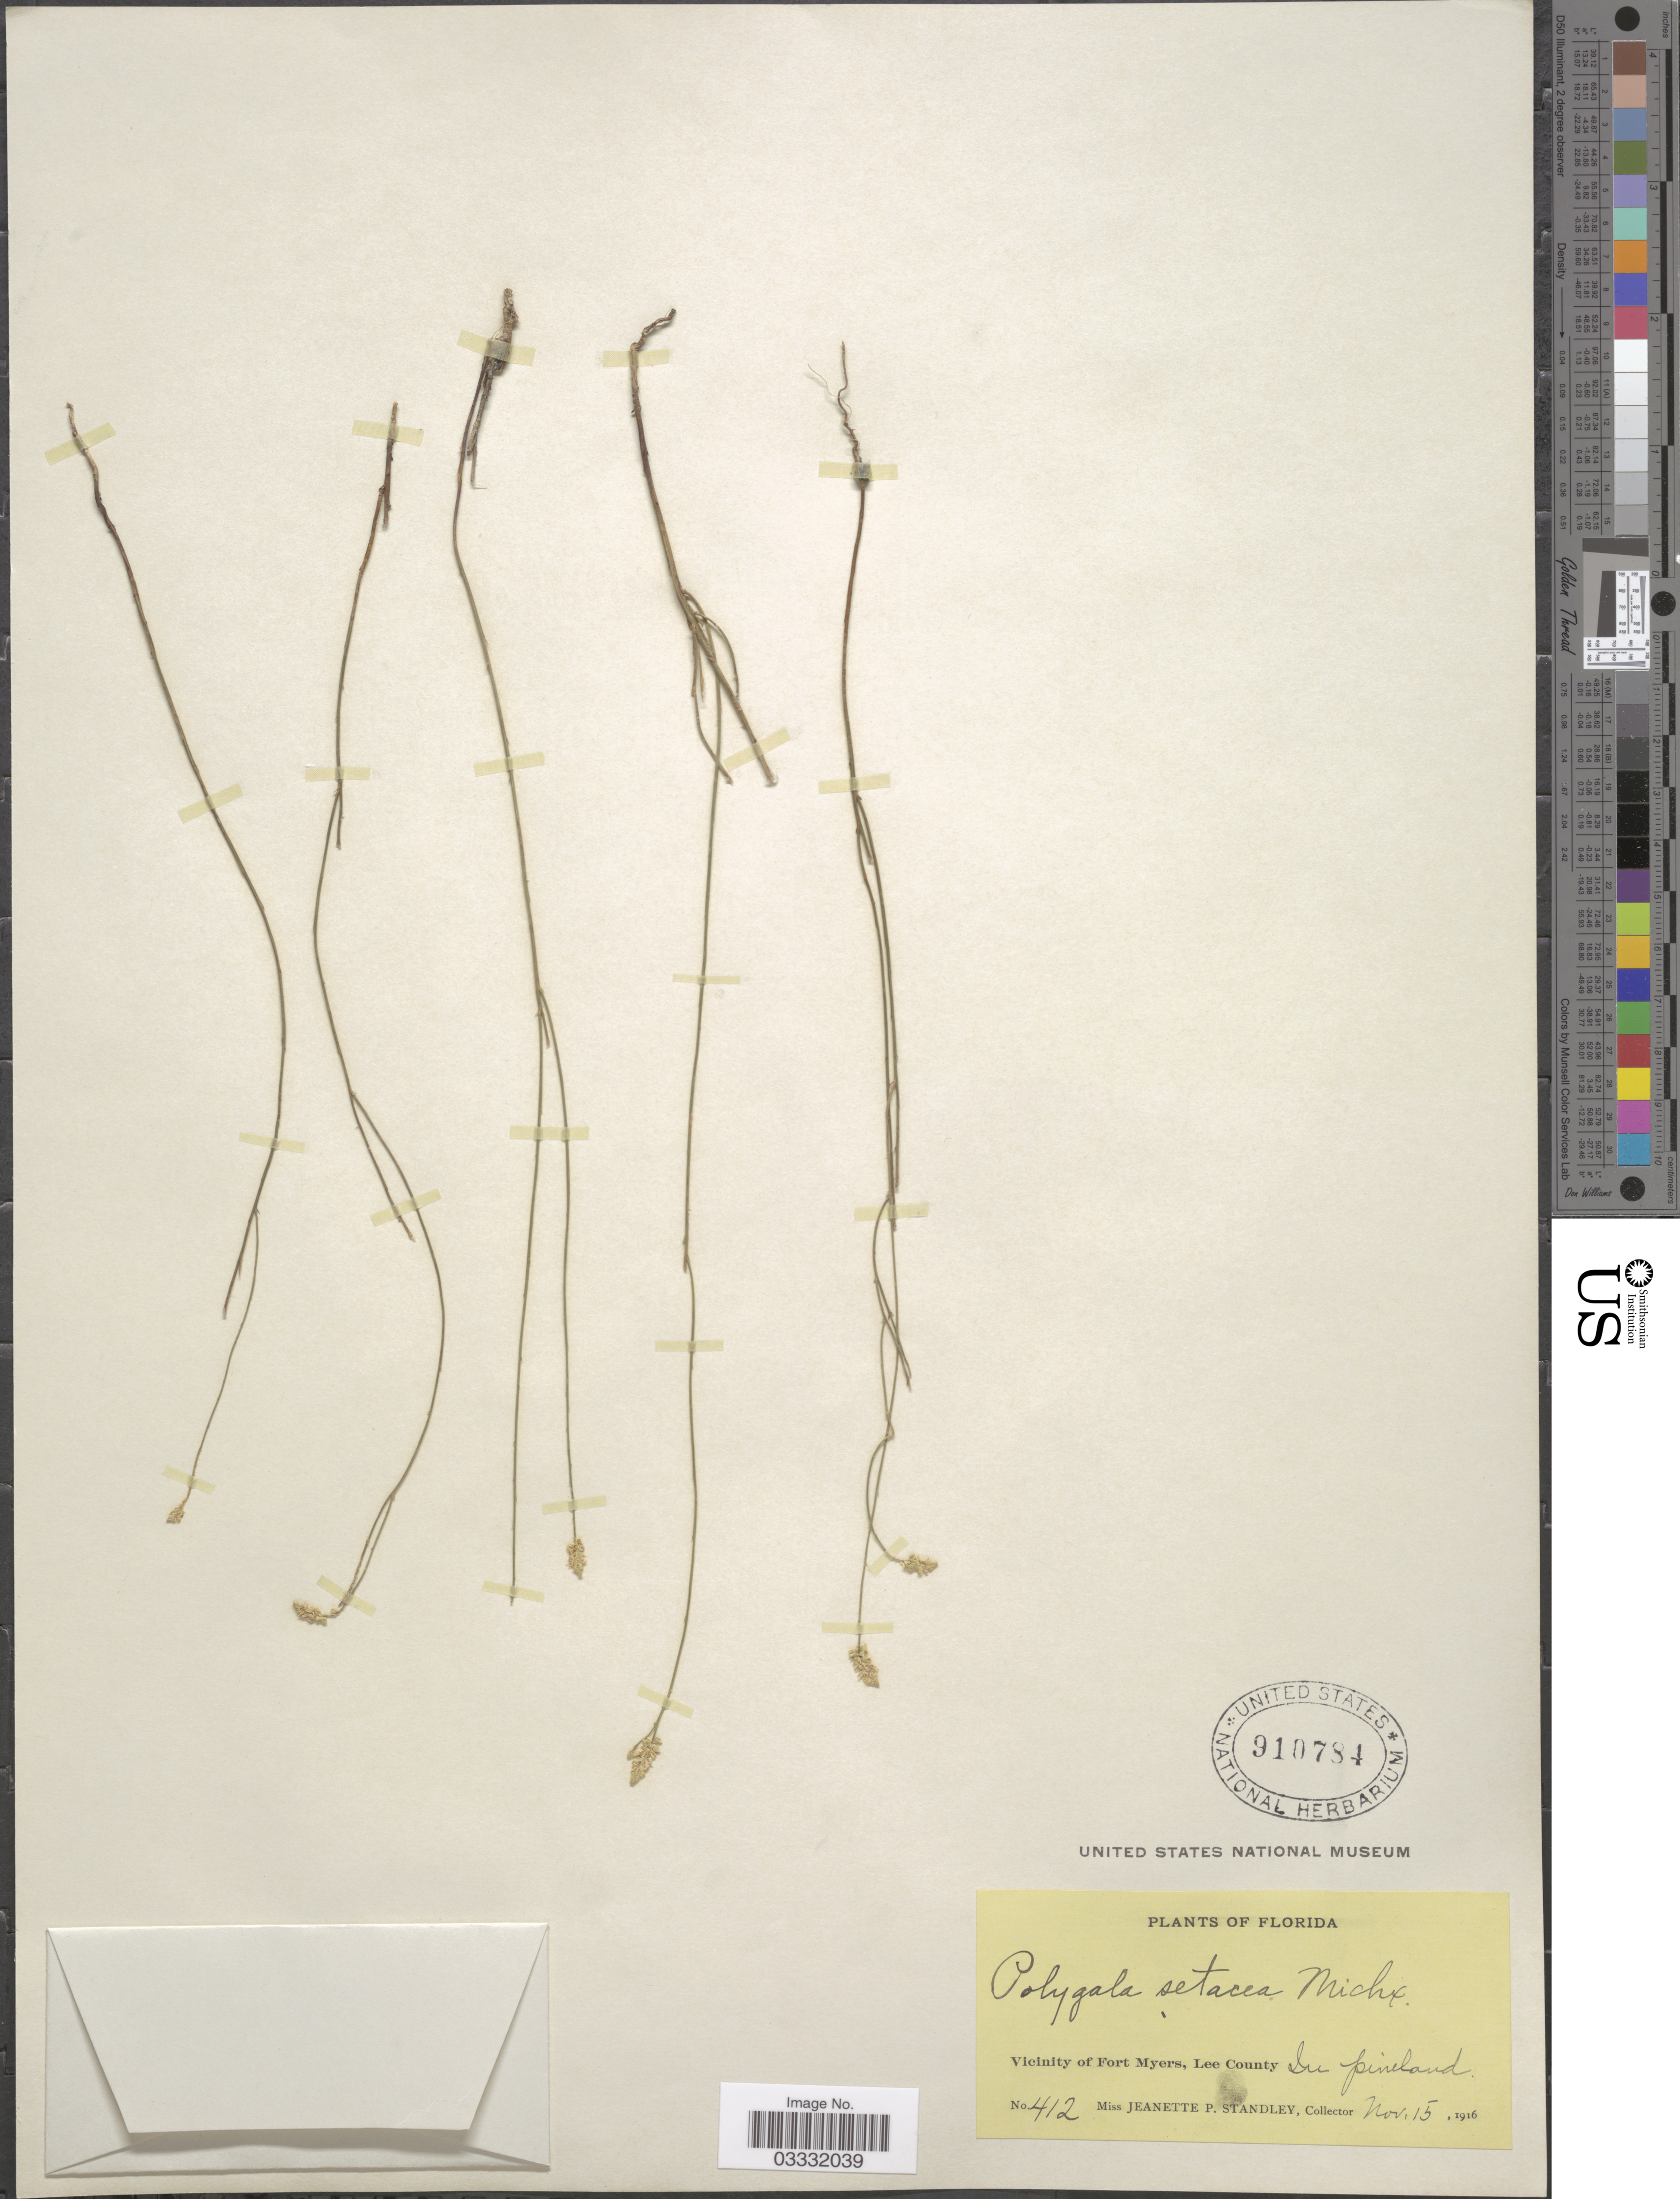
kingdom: Plantae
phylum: Tracheophyta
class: Magnoliopsida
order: Fabales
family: Polygalaceae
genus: Polygala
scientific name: Polygala setacea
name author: Michx.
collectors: J. P. Standley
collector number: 412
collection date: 1916-11-15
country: United States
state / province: Florida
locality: Vicinity of Fort Myers, Lee County. In pineland.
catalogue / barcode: US 910784